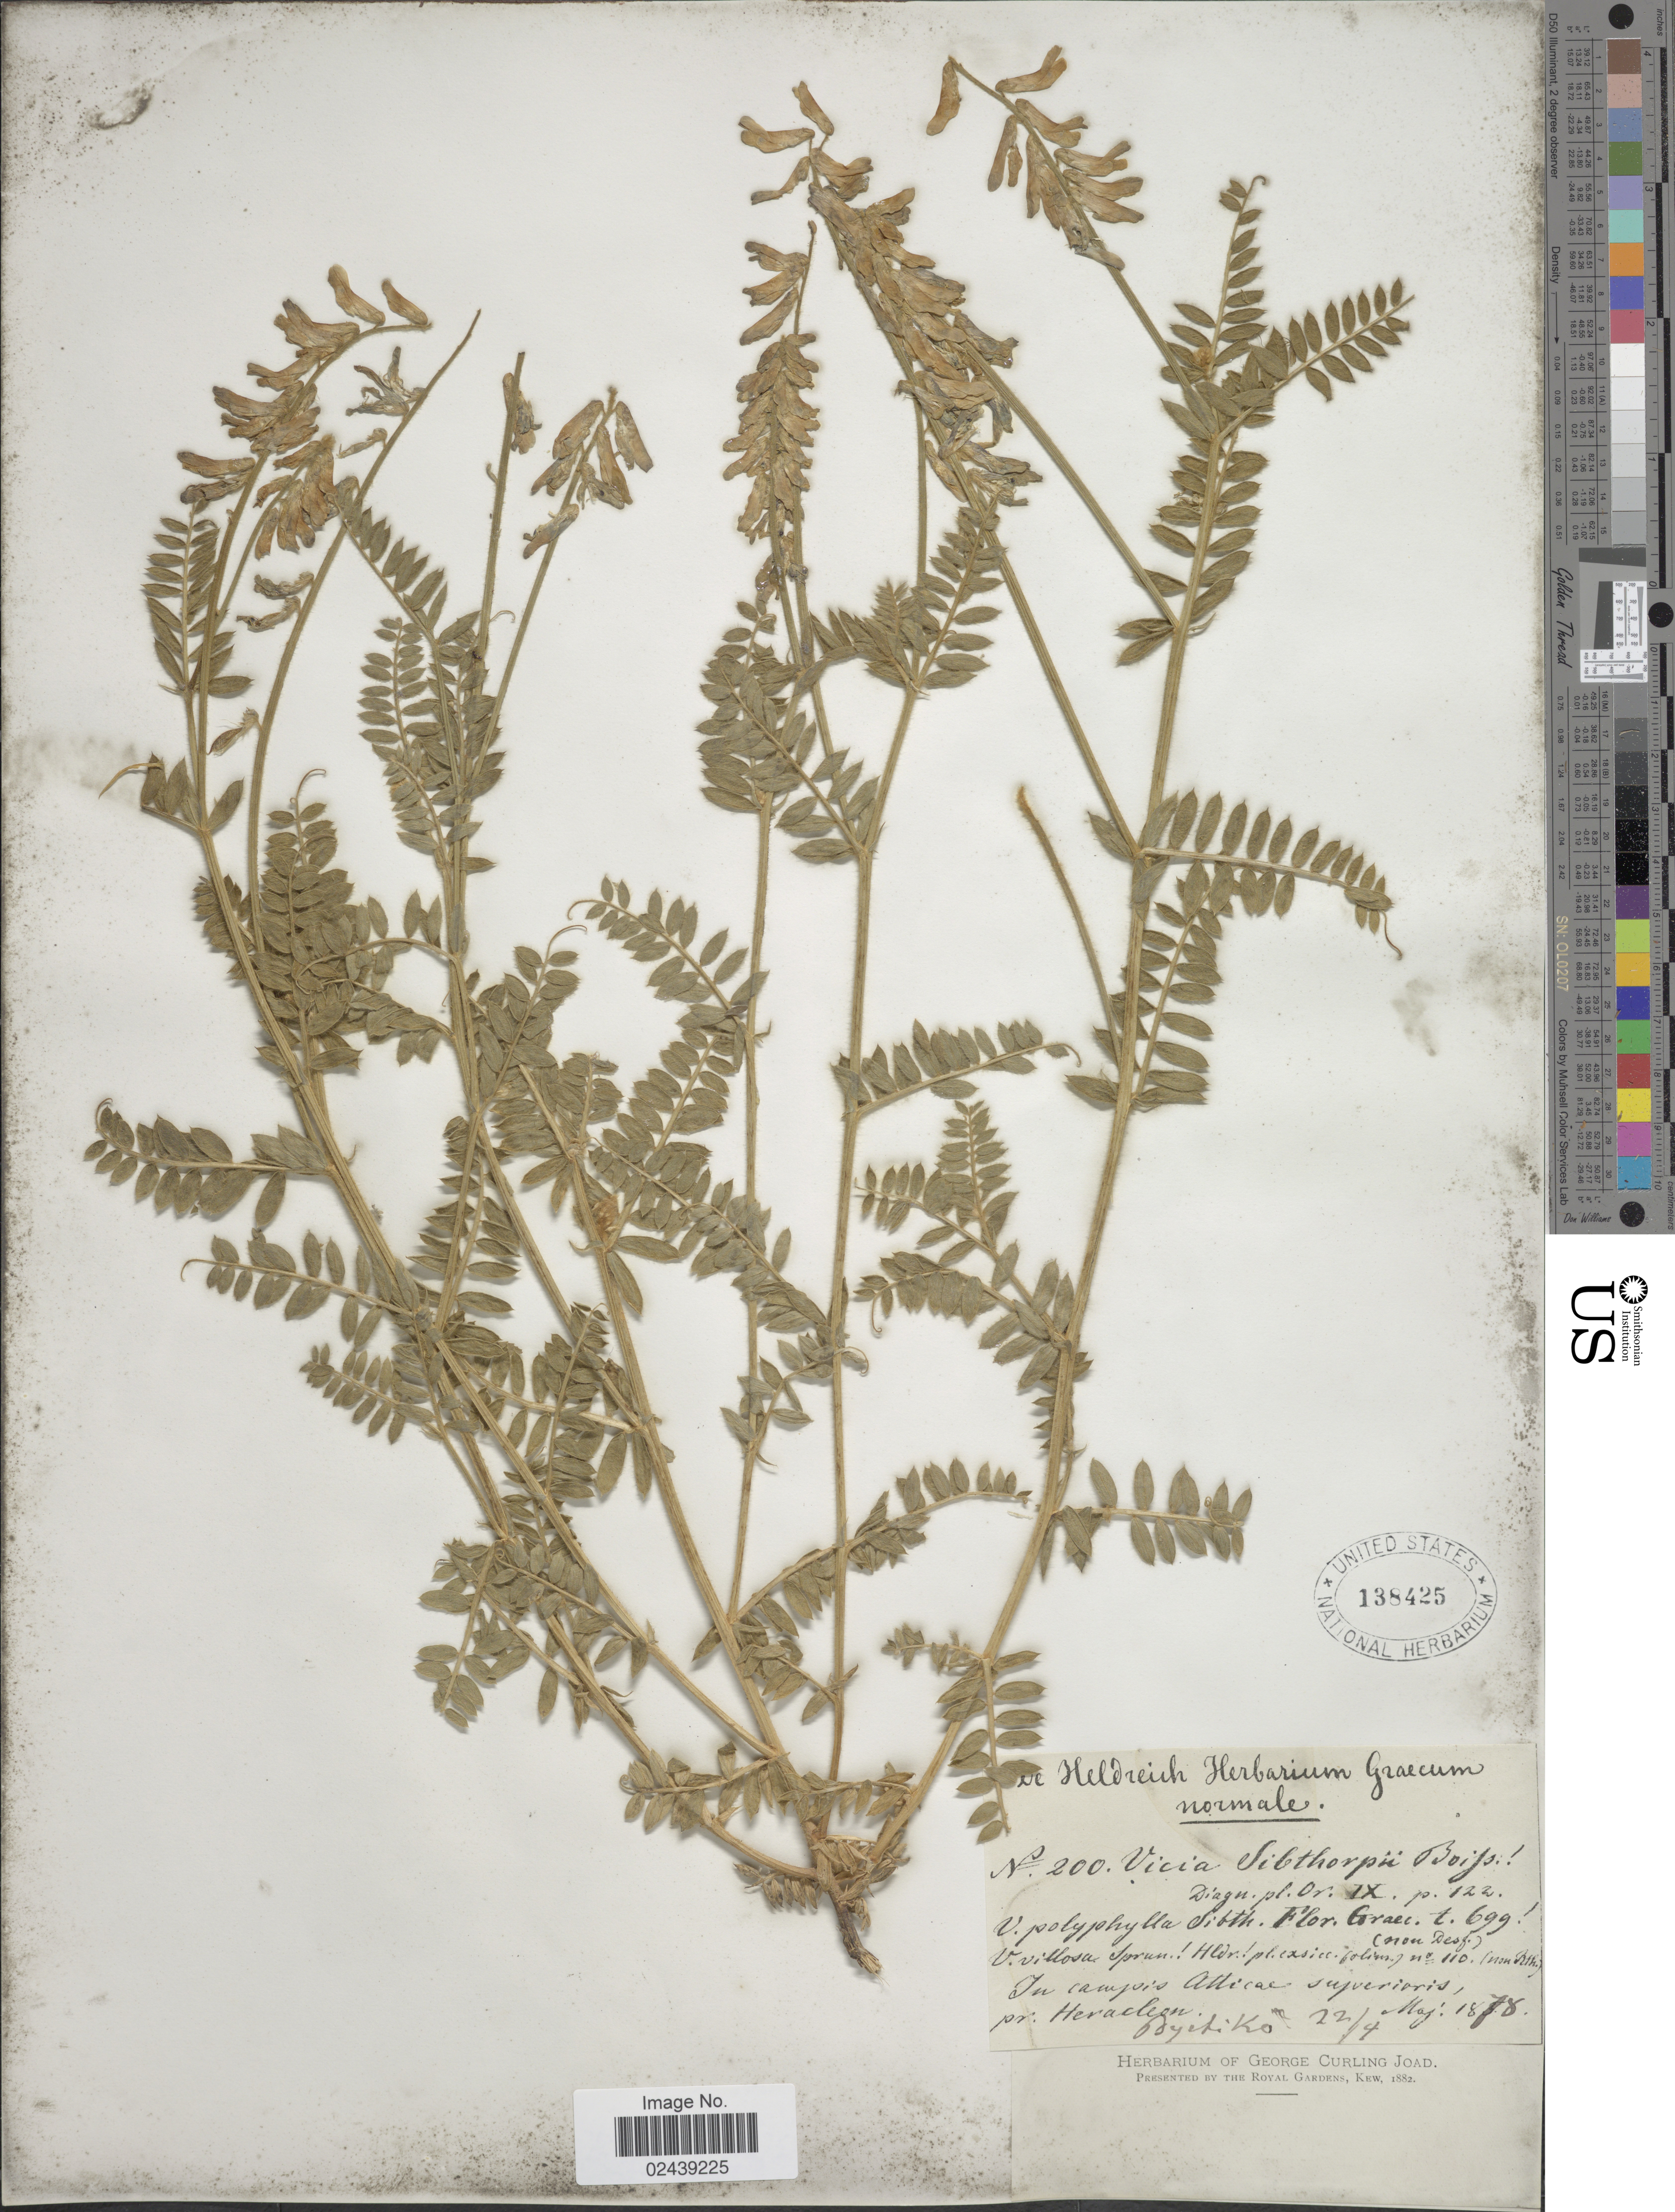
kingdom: Plantae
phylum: Tracheophyta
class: Magnoliopsida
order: Fabales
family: Fabaceae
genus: Vicia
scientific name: Vicia sibthorpii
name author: Boiss.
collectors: -. De Heldreich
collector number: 200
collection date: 1878-04-22/1878-05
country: Greece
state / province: Attica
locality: In campis Atticae superioris, pr. Heracleon.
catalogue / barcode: US 138425